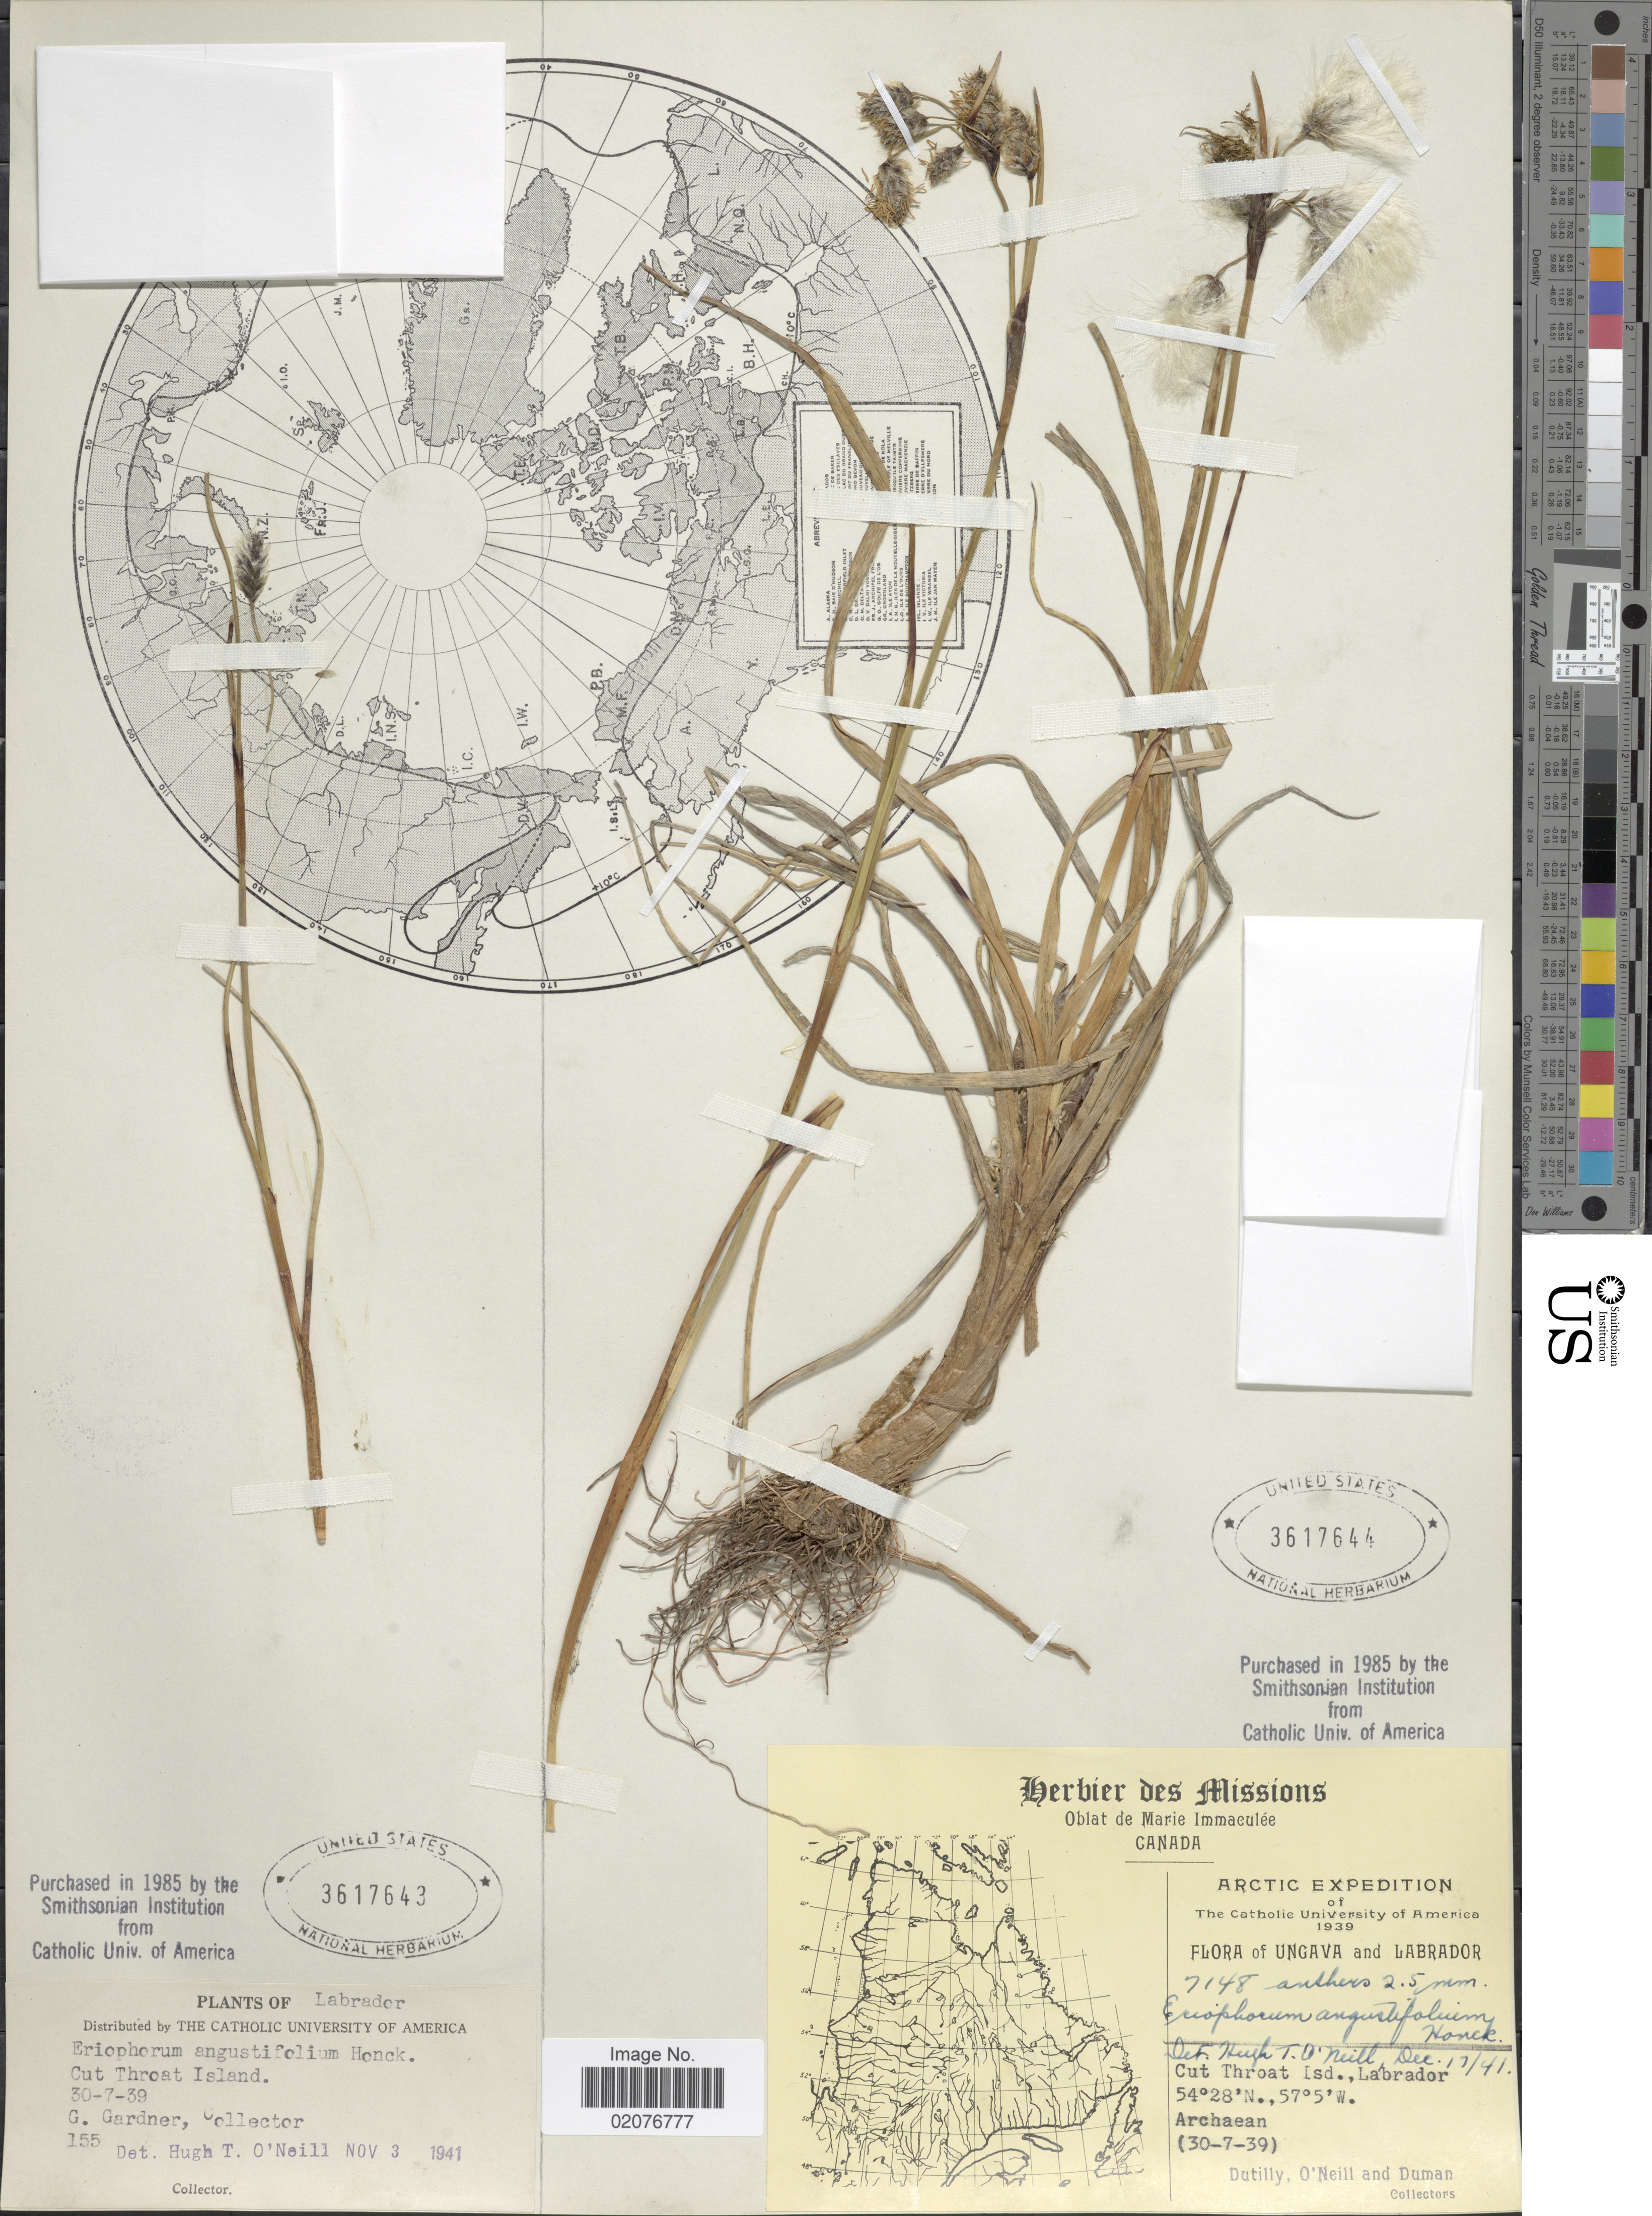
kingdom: Plantae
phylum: Tracheophyta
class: Liliopsida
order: Poales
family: Cyperaceae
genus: Eriophorum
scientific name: Eriophorum angustifolium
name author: Honck.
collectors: -. Dutilly, O' Neill & -. Duman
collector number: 7148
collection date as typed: Transcribed d/m/y: 30/7/39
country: Canada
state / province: Newfoundland and Labrador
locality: Arctic, Ungava and Labrador, Cut Throat Isd. Labrador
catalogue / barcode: US 3617644-2